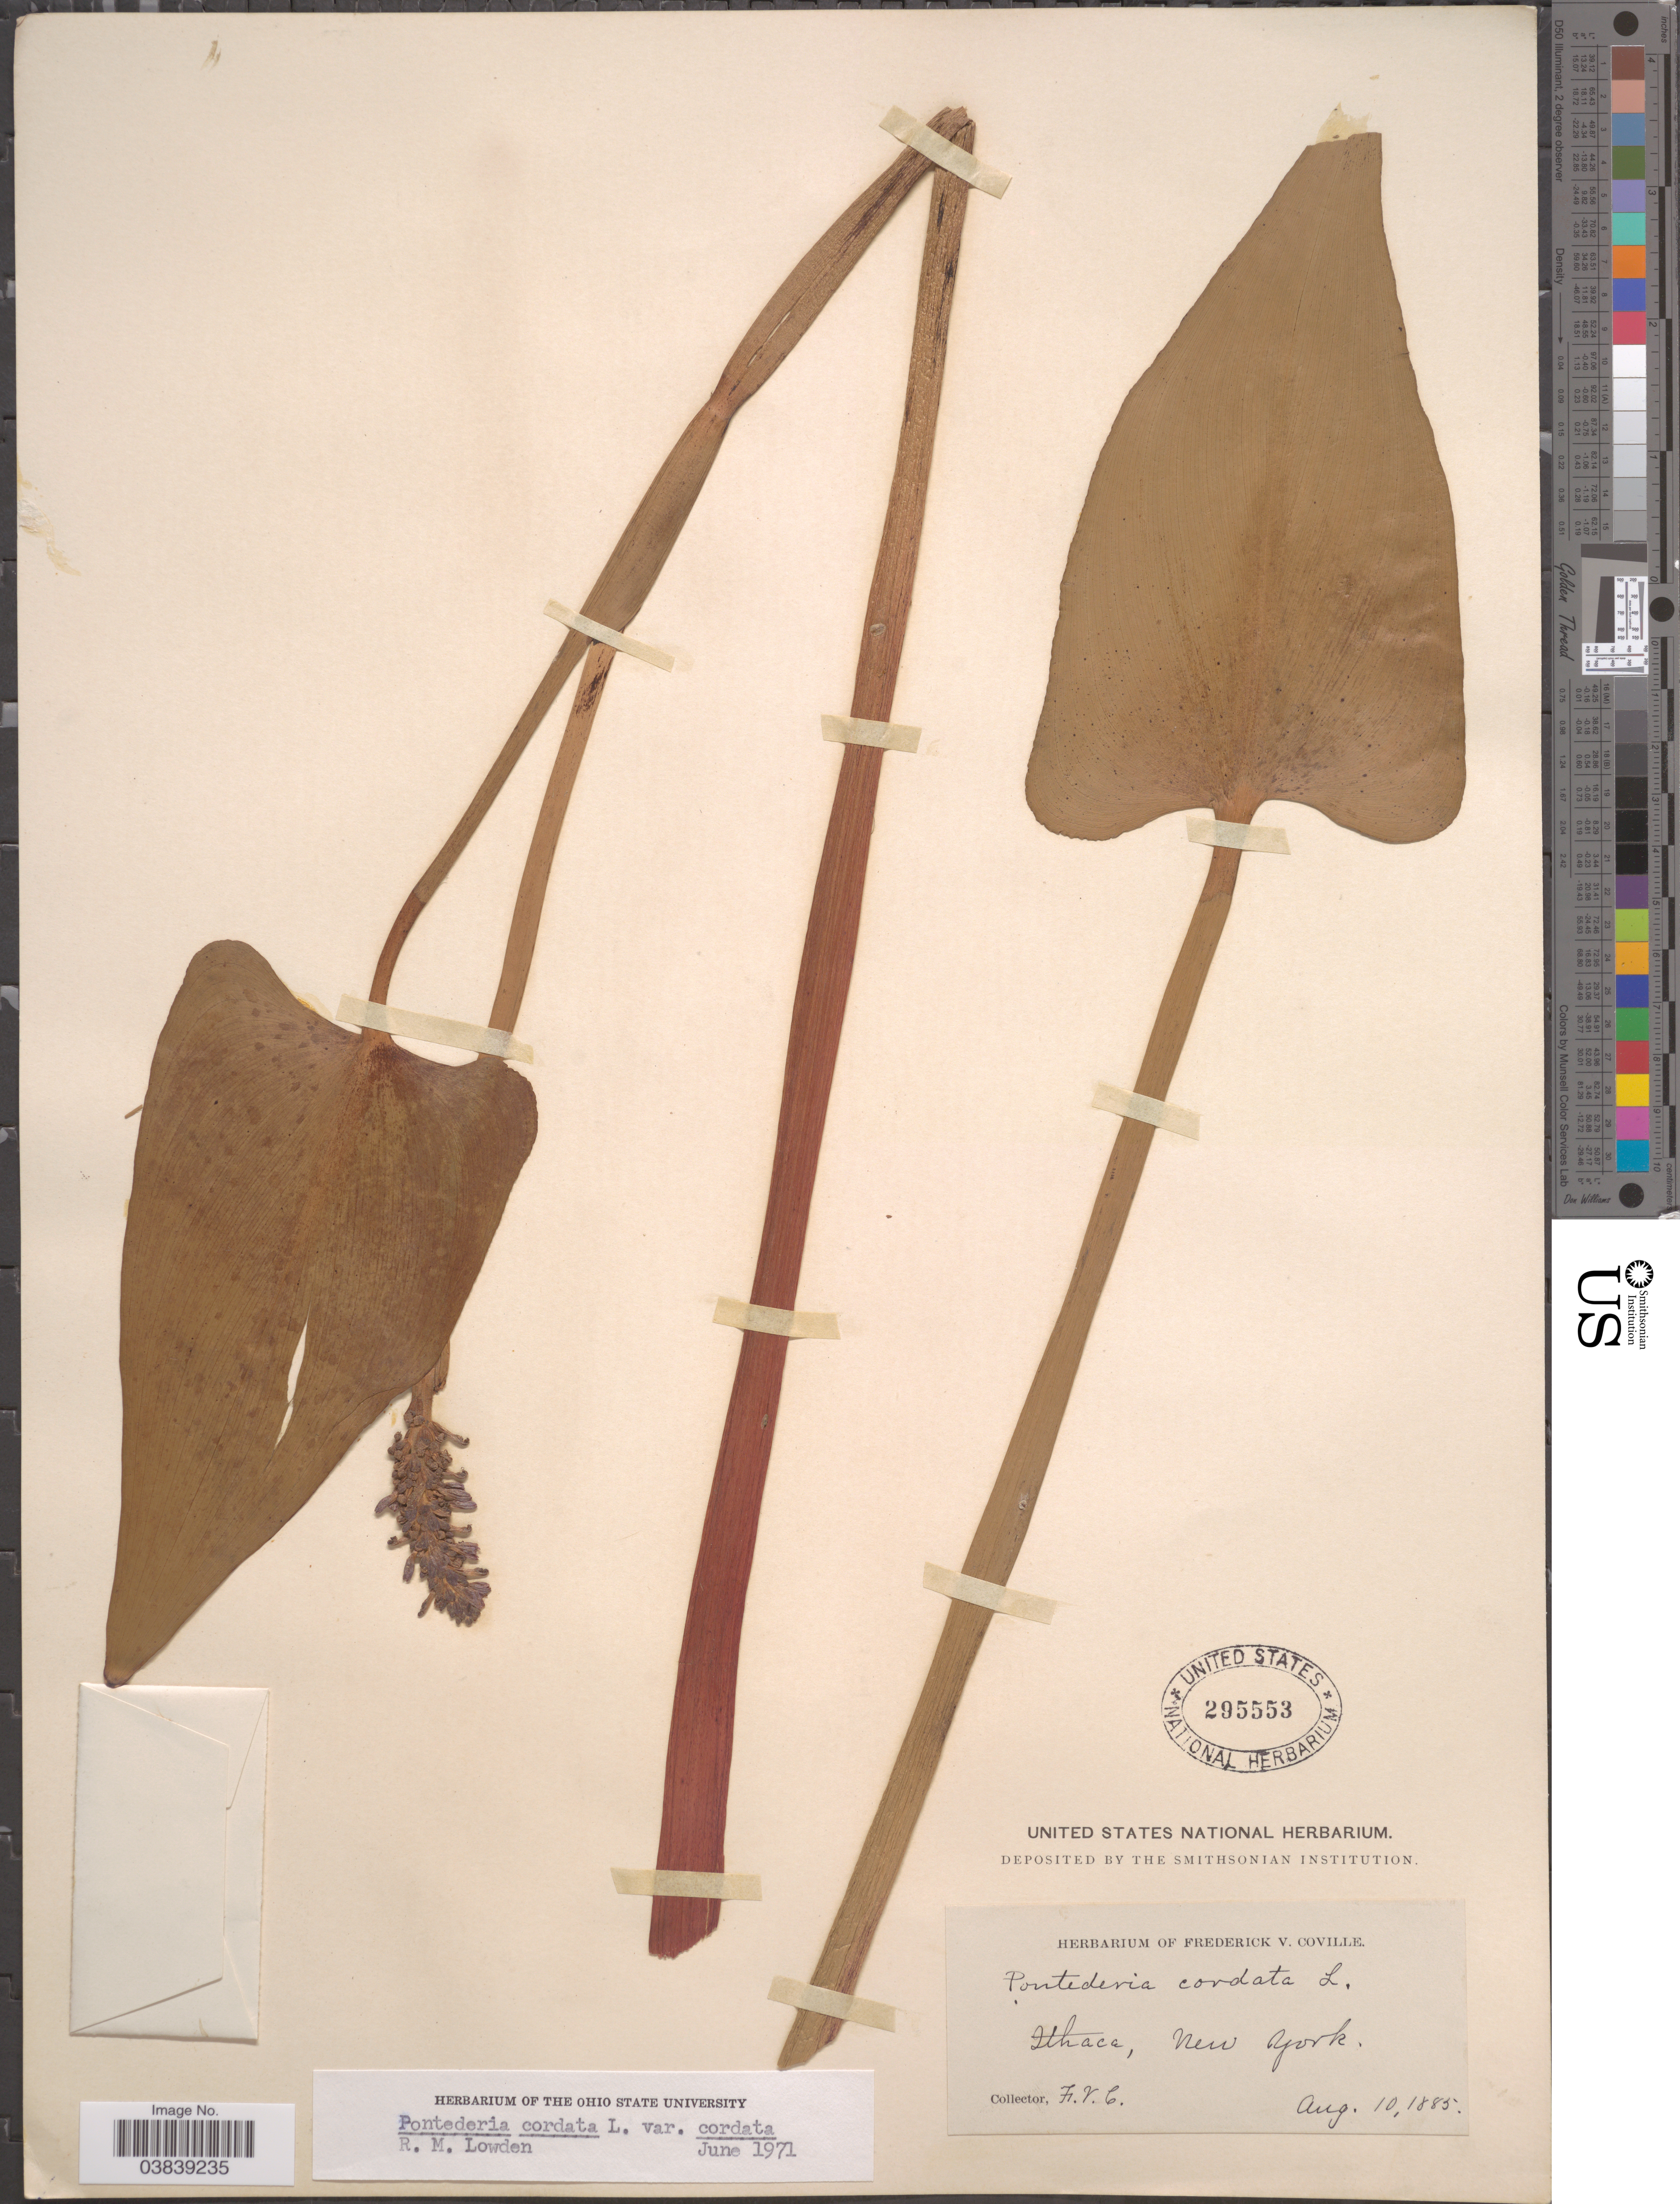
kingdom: Plantae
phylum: Tracheophyta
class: Liliopsida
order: Commelinales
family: Pontederiaceae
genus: Pontederia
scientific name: Pontederia cordata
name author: L.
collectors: F. V. Coville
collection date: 1885-08-10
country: United States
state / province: New York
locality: Ithaca.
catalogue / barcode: US 295553